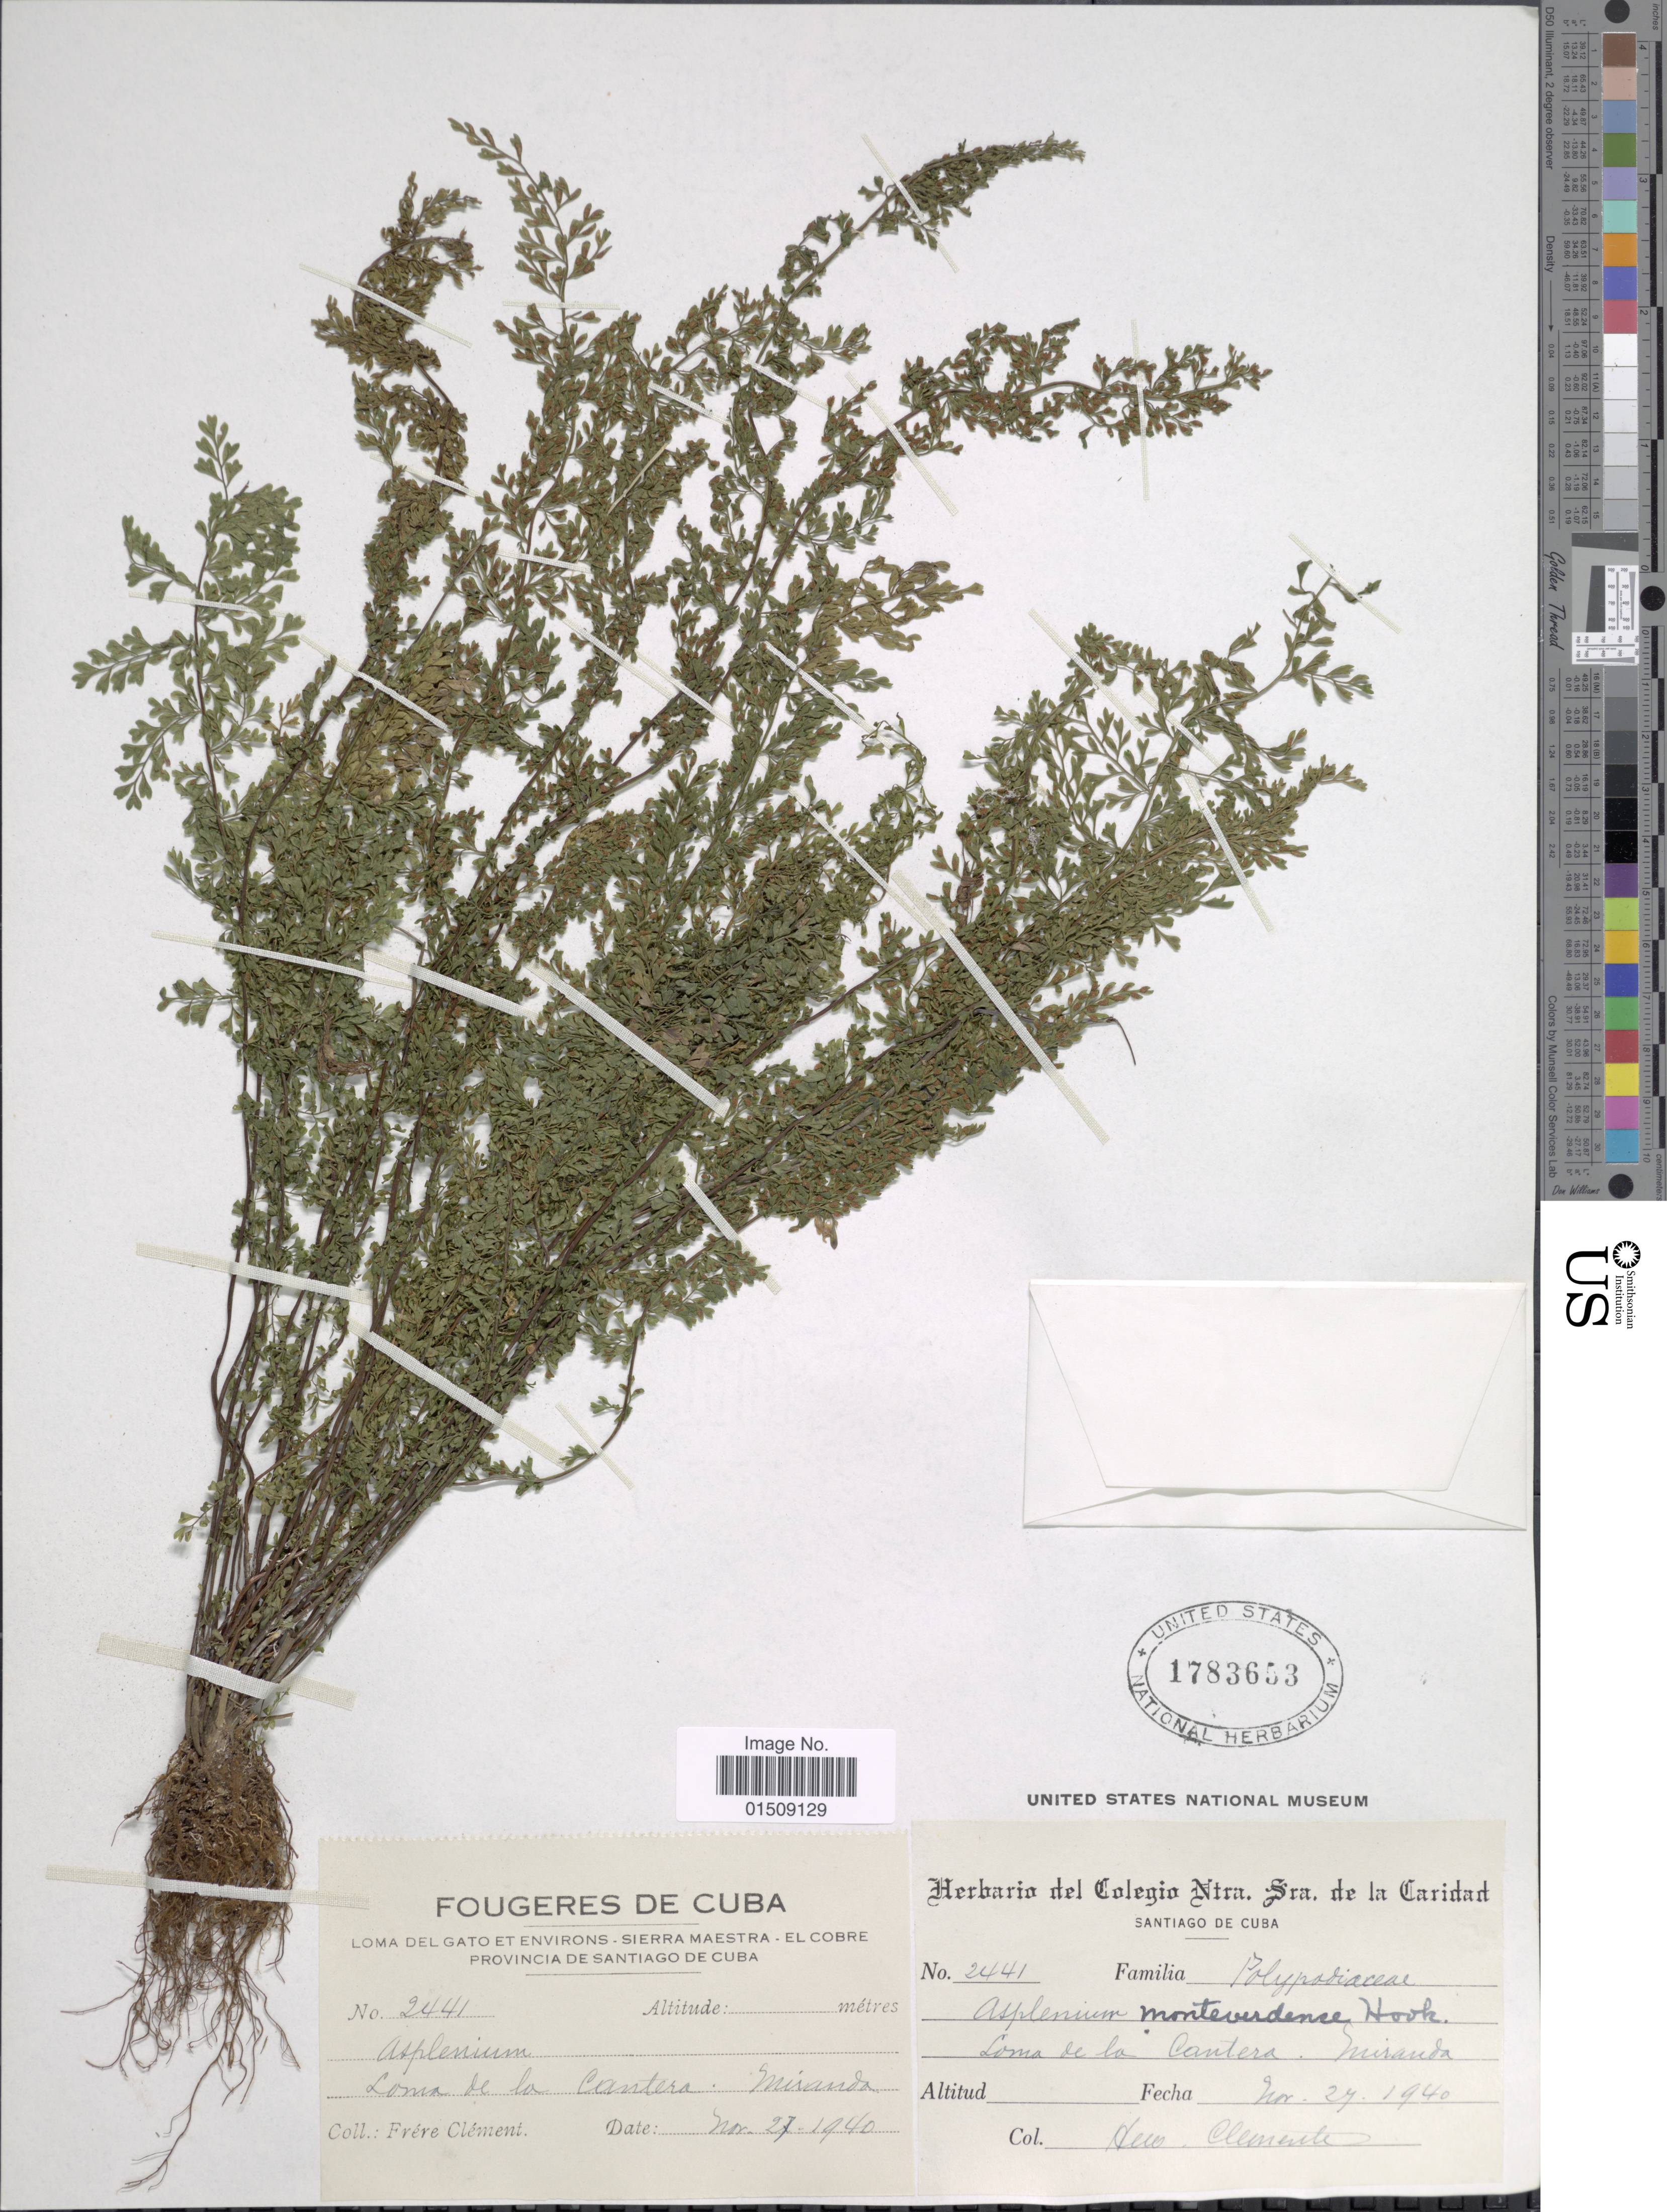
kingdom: Plantae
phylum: Tracheophyta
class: Polypodiopsida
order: Polypodiales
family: Aspleniaceae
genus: Asplenium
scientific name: Asplenium myriophyllum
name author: (Sw.) C. Presl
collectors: B. Clement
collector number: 2441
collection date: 1940-11-27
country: Cuba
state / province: Santiago de Cuba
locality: Loma del Gato et environs- Sierra Maestra- El Cobre Provincia de Santiago de Cuba. Loma de la Cantera, Miranda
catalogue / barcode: US 1783653